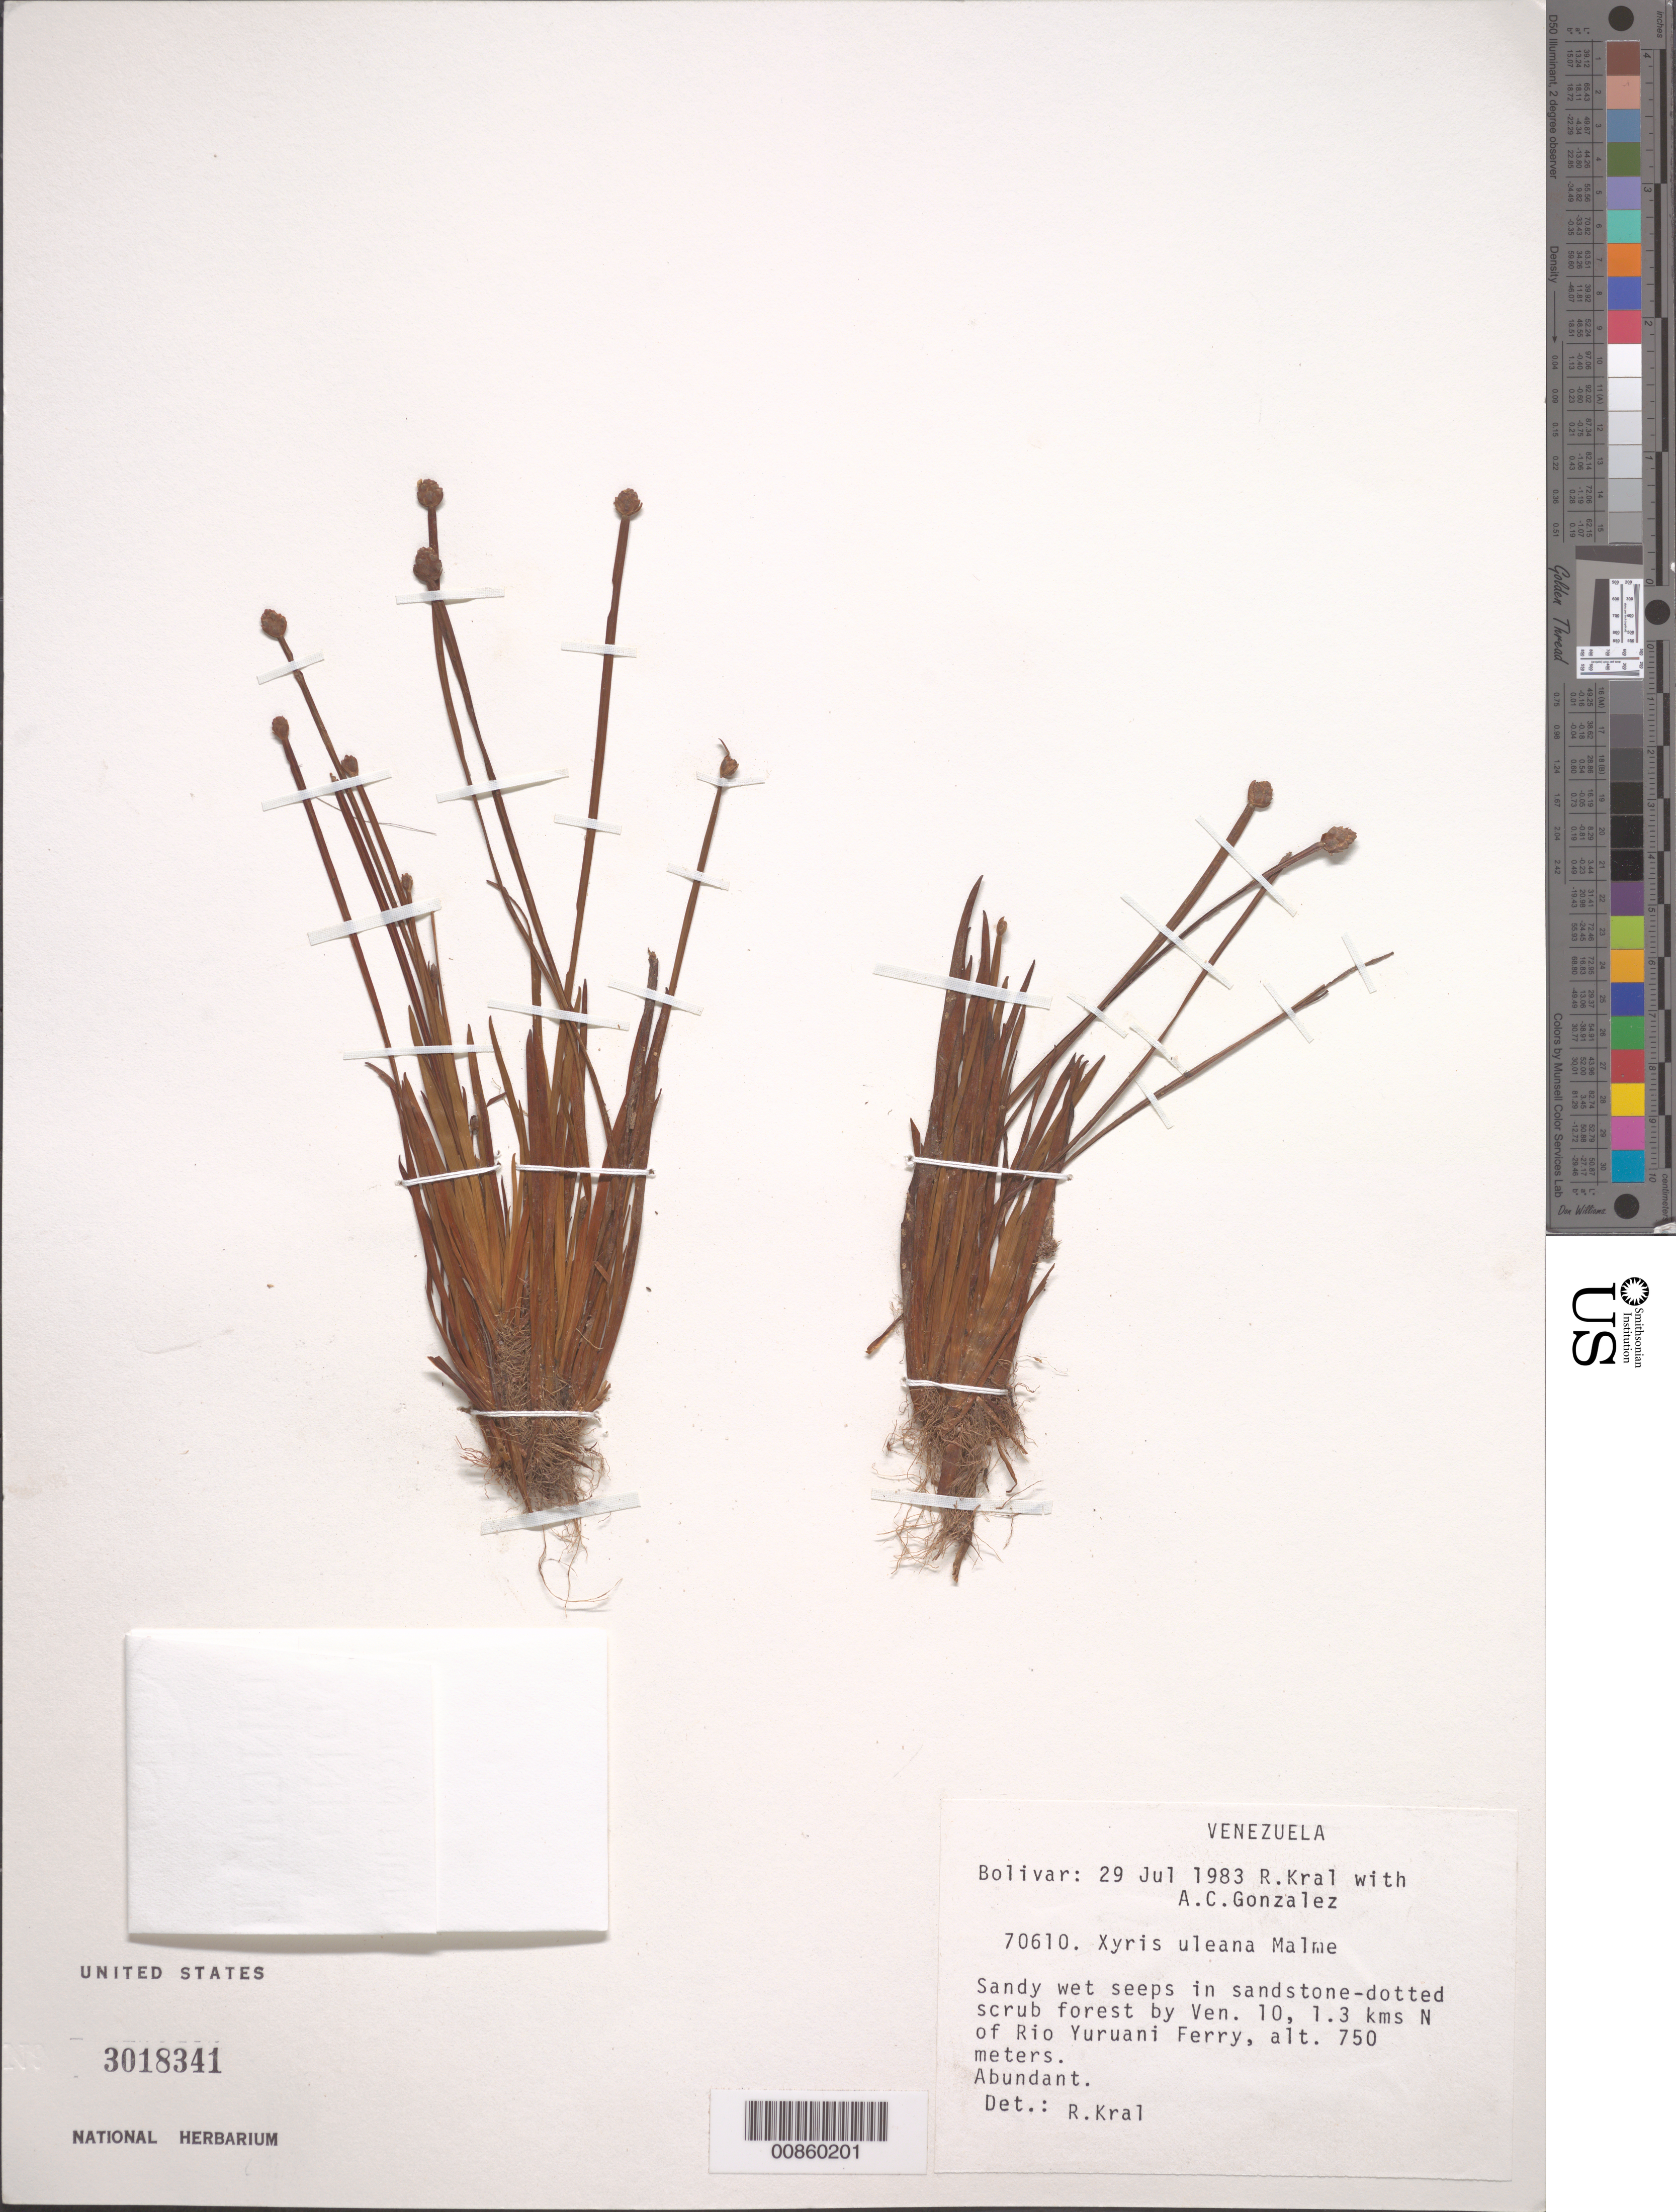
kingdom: Plantae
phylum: Tracheophyta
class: Liliopsida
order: Poales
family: Xyridaceae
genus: Xyris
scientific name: Xyris uleana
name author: Malme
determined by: Kral, Robert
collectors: R. Kral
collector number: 70610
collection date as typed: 29-Jul-83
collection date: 1983-07-29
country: Venezuela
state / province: Bolívar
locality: Ven. 10, 1.3 km N of Río Yuruani ferry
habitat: Sandy wet seeps in sandstone-dotted scrub forest.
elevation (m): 750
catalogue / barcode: US 3018341